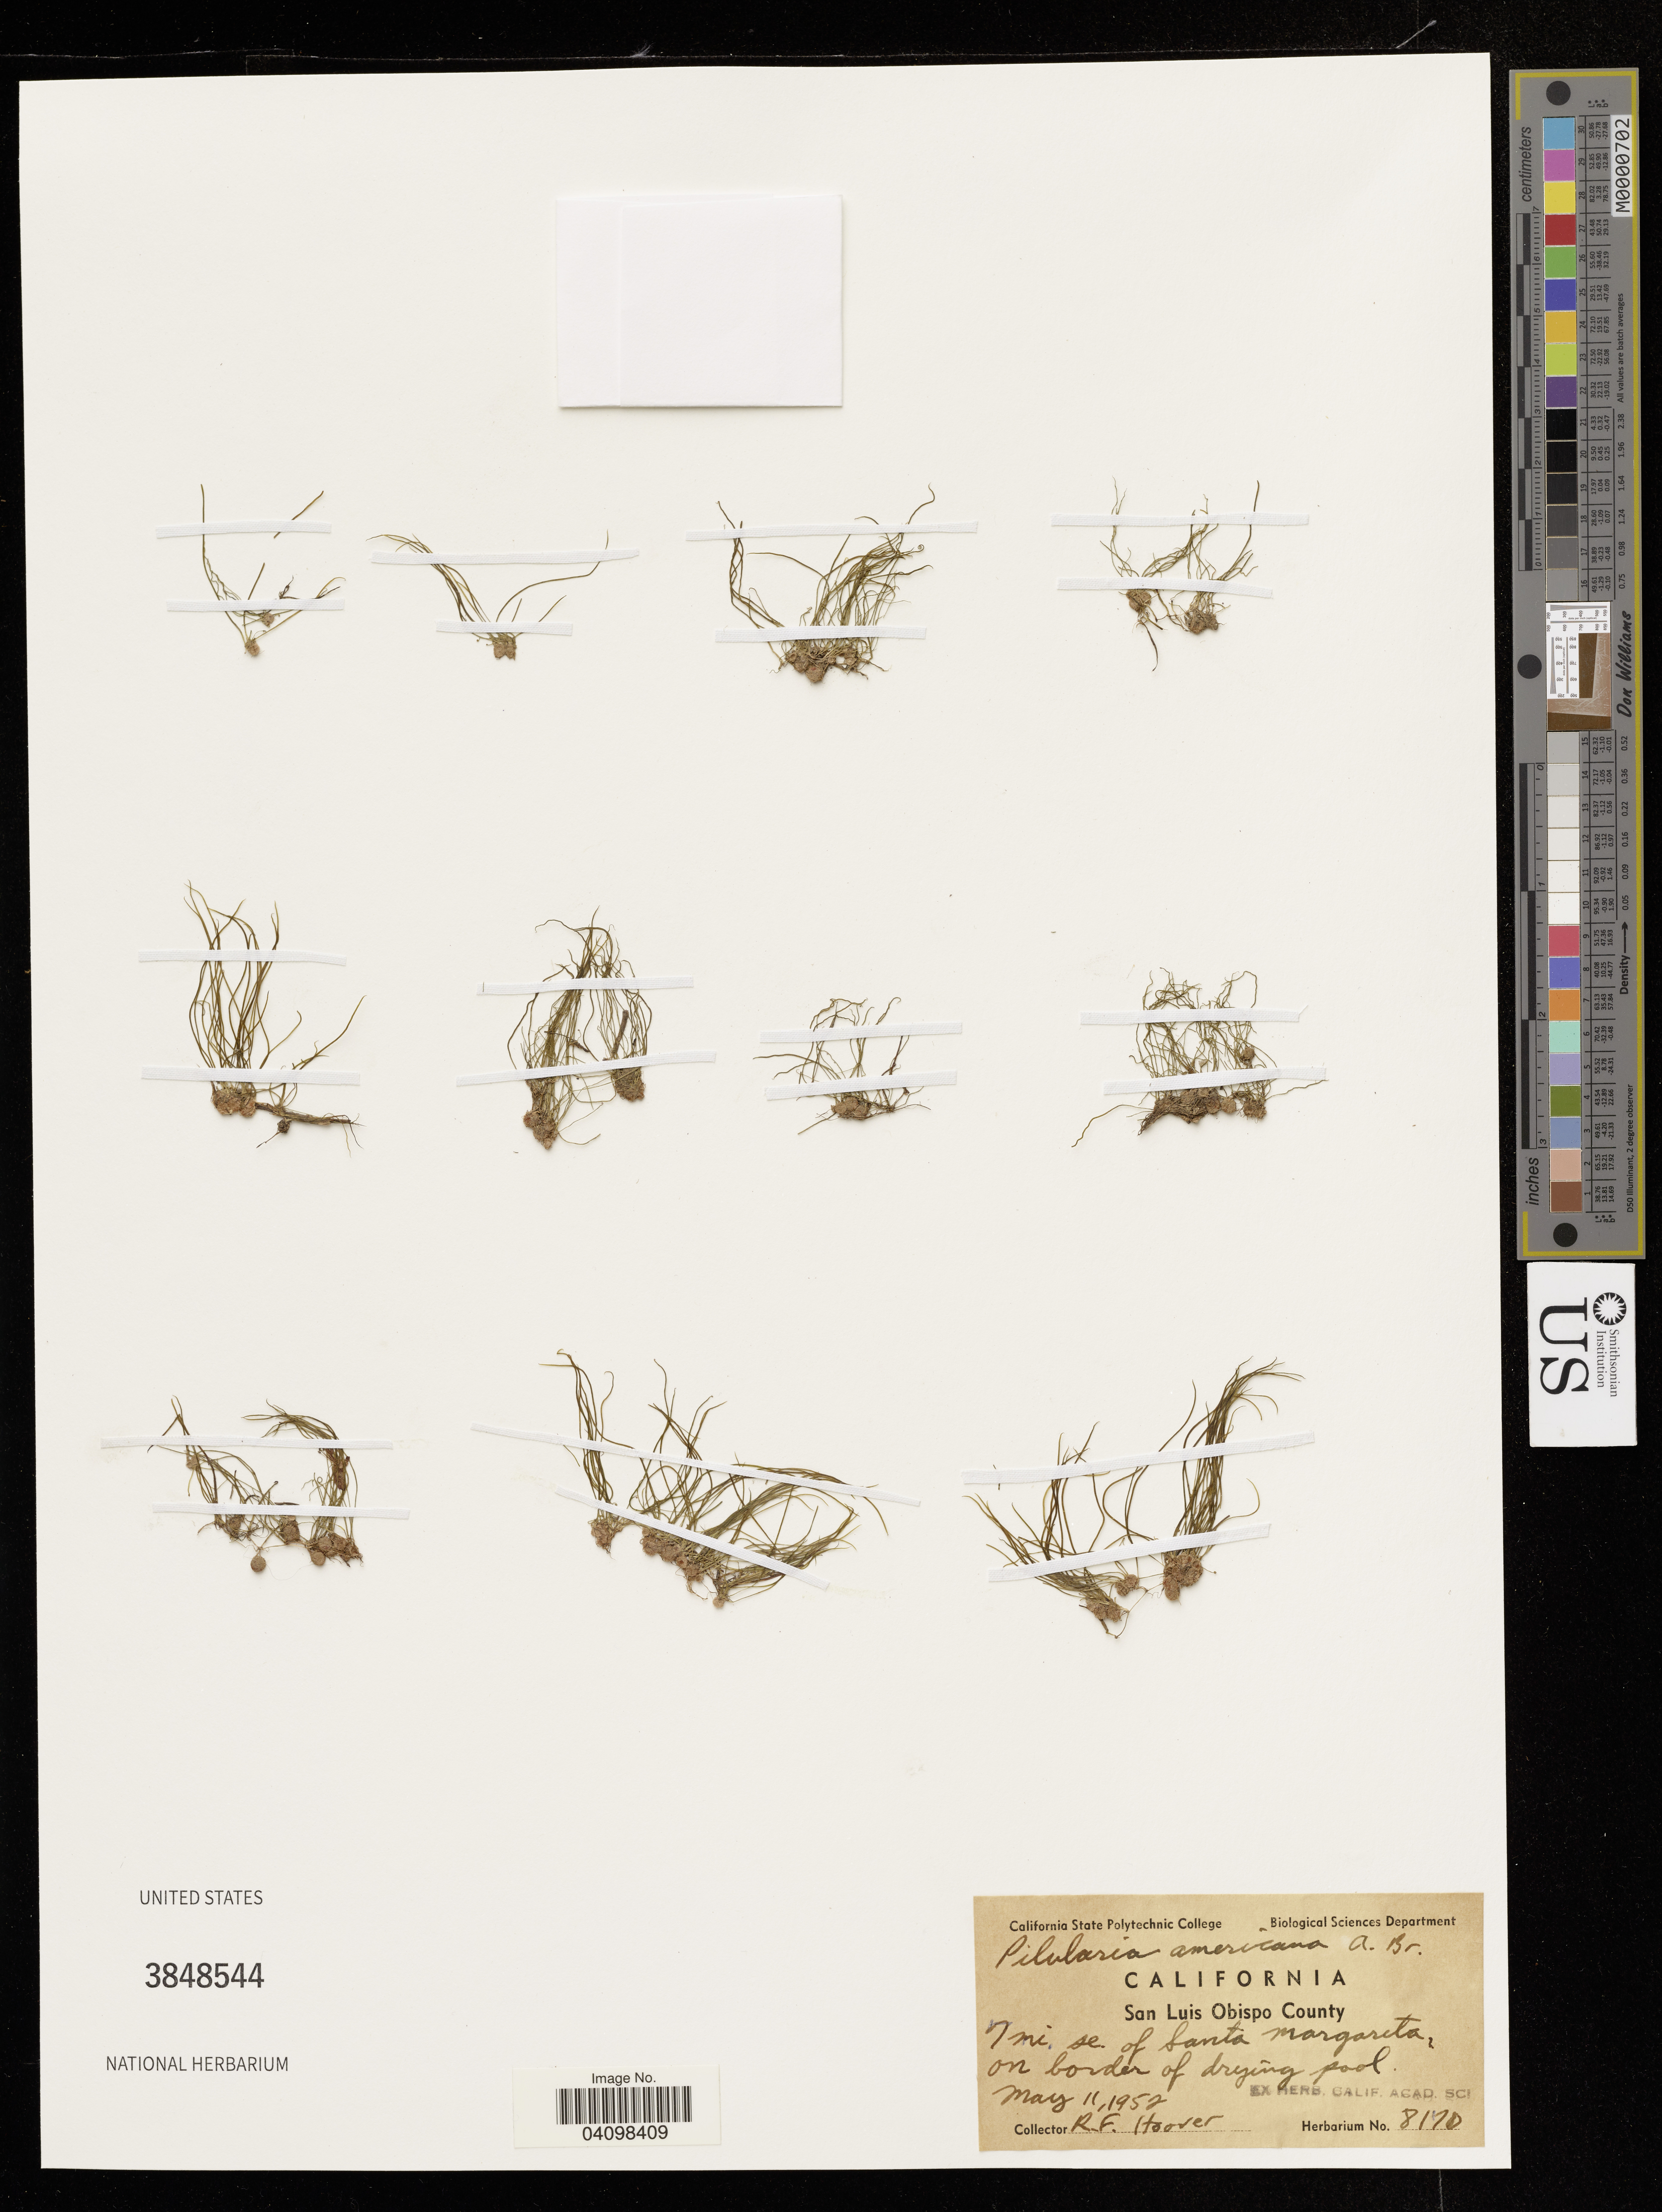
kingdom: Plantae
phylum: Tracheophyta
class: Polypodiopsida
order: Salviniales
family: Marsileaceae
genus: Pilularia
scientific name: Pilularia americana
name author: A. Braun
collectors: R. F. Hoover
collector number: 8170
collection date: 1952-05-11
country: United States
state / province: California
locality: San Luis Obispo Country. 7 mi. se. of Santa margareta.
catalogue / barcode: US 3848544